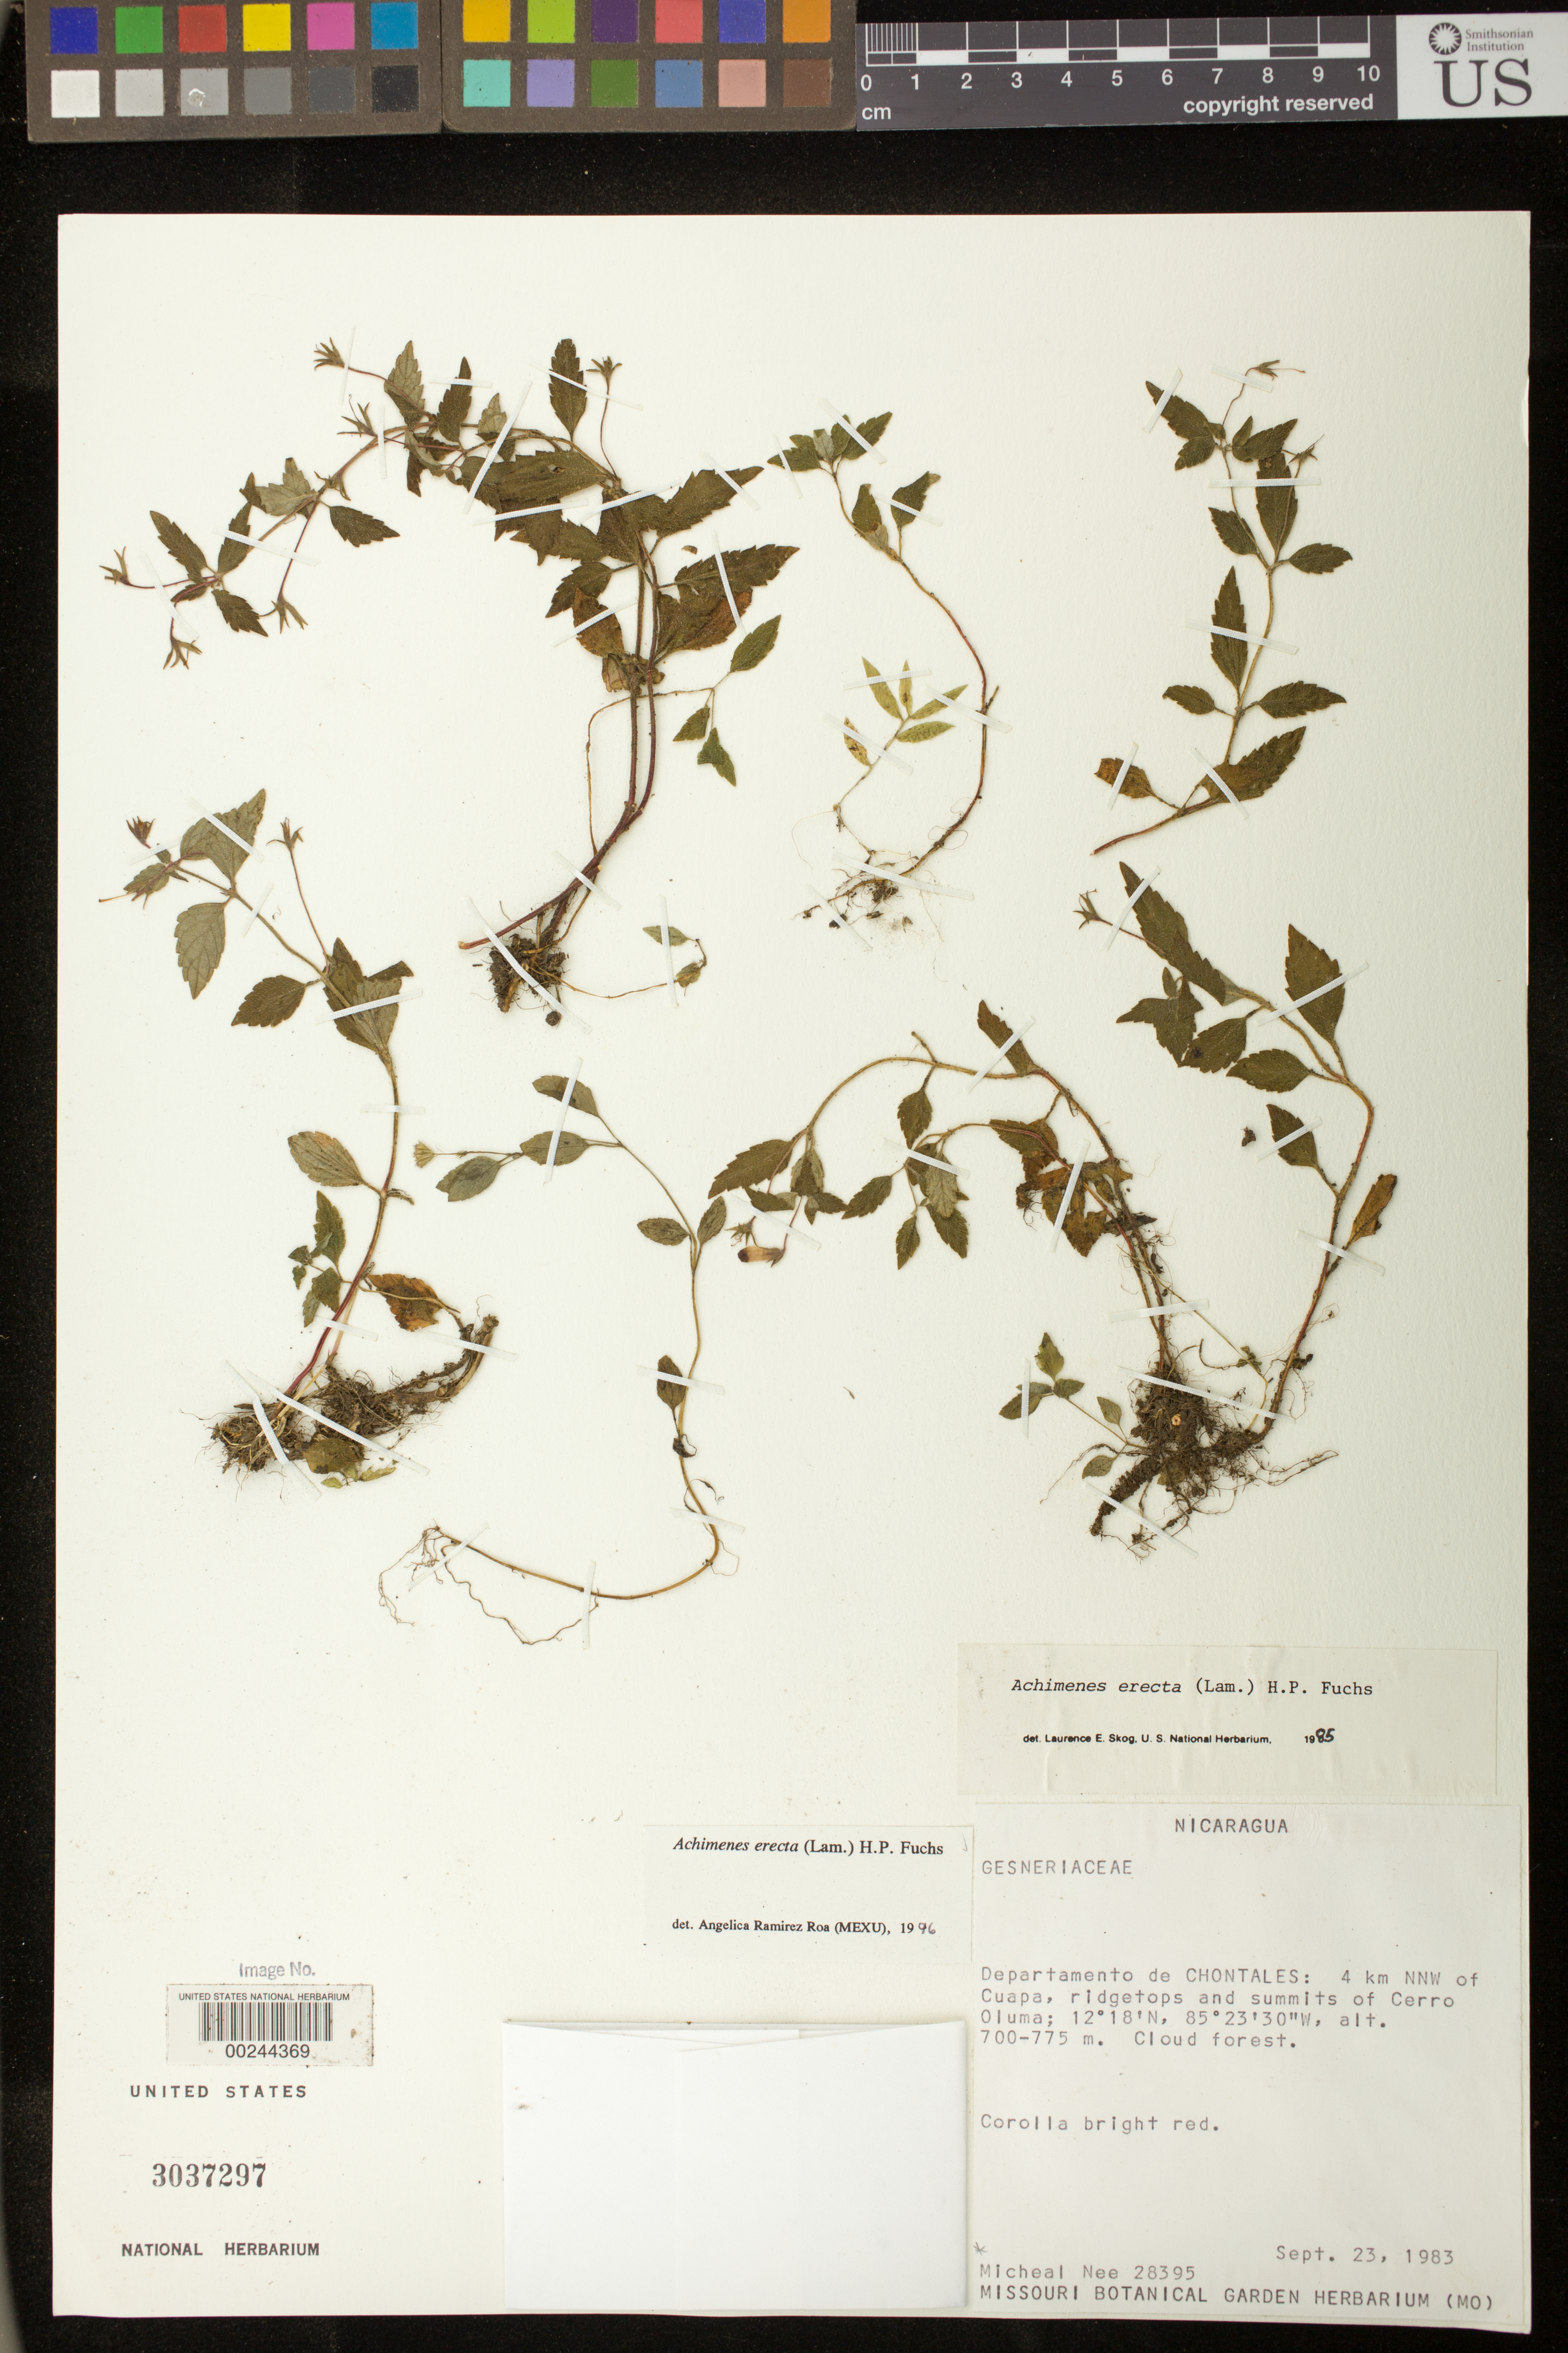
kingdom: Plantae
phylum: Tracheophyta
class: Magnoliopsida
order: Lamiales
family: Gesneriaceae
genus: Achimenes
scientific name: Achimenes erecta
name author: (Lam.) H.P. Fuchs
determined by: Skog, Laurence E.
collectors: M. Nee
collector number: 28395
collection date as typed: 23 Sep 1983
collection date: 1983-09-23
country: Nicaragua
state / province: Chontales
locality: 4 km NNW of Cuapa, ridgetops and summits of Cerro Oluma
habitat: Cloud forest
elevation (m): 700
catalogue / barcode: US 3037297